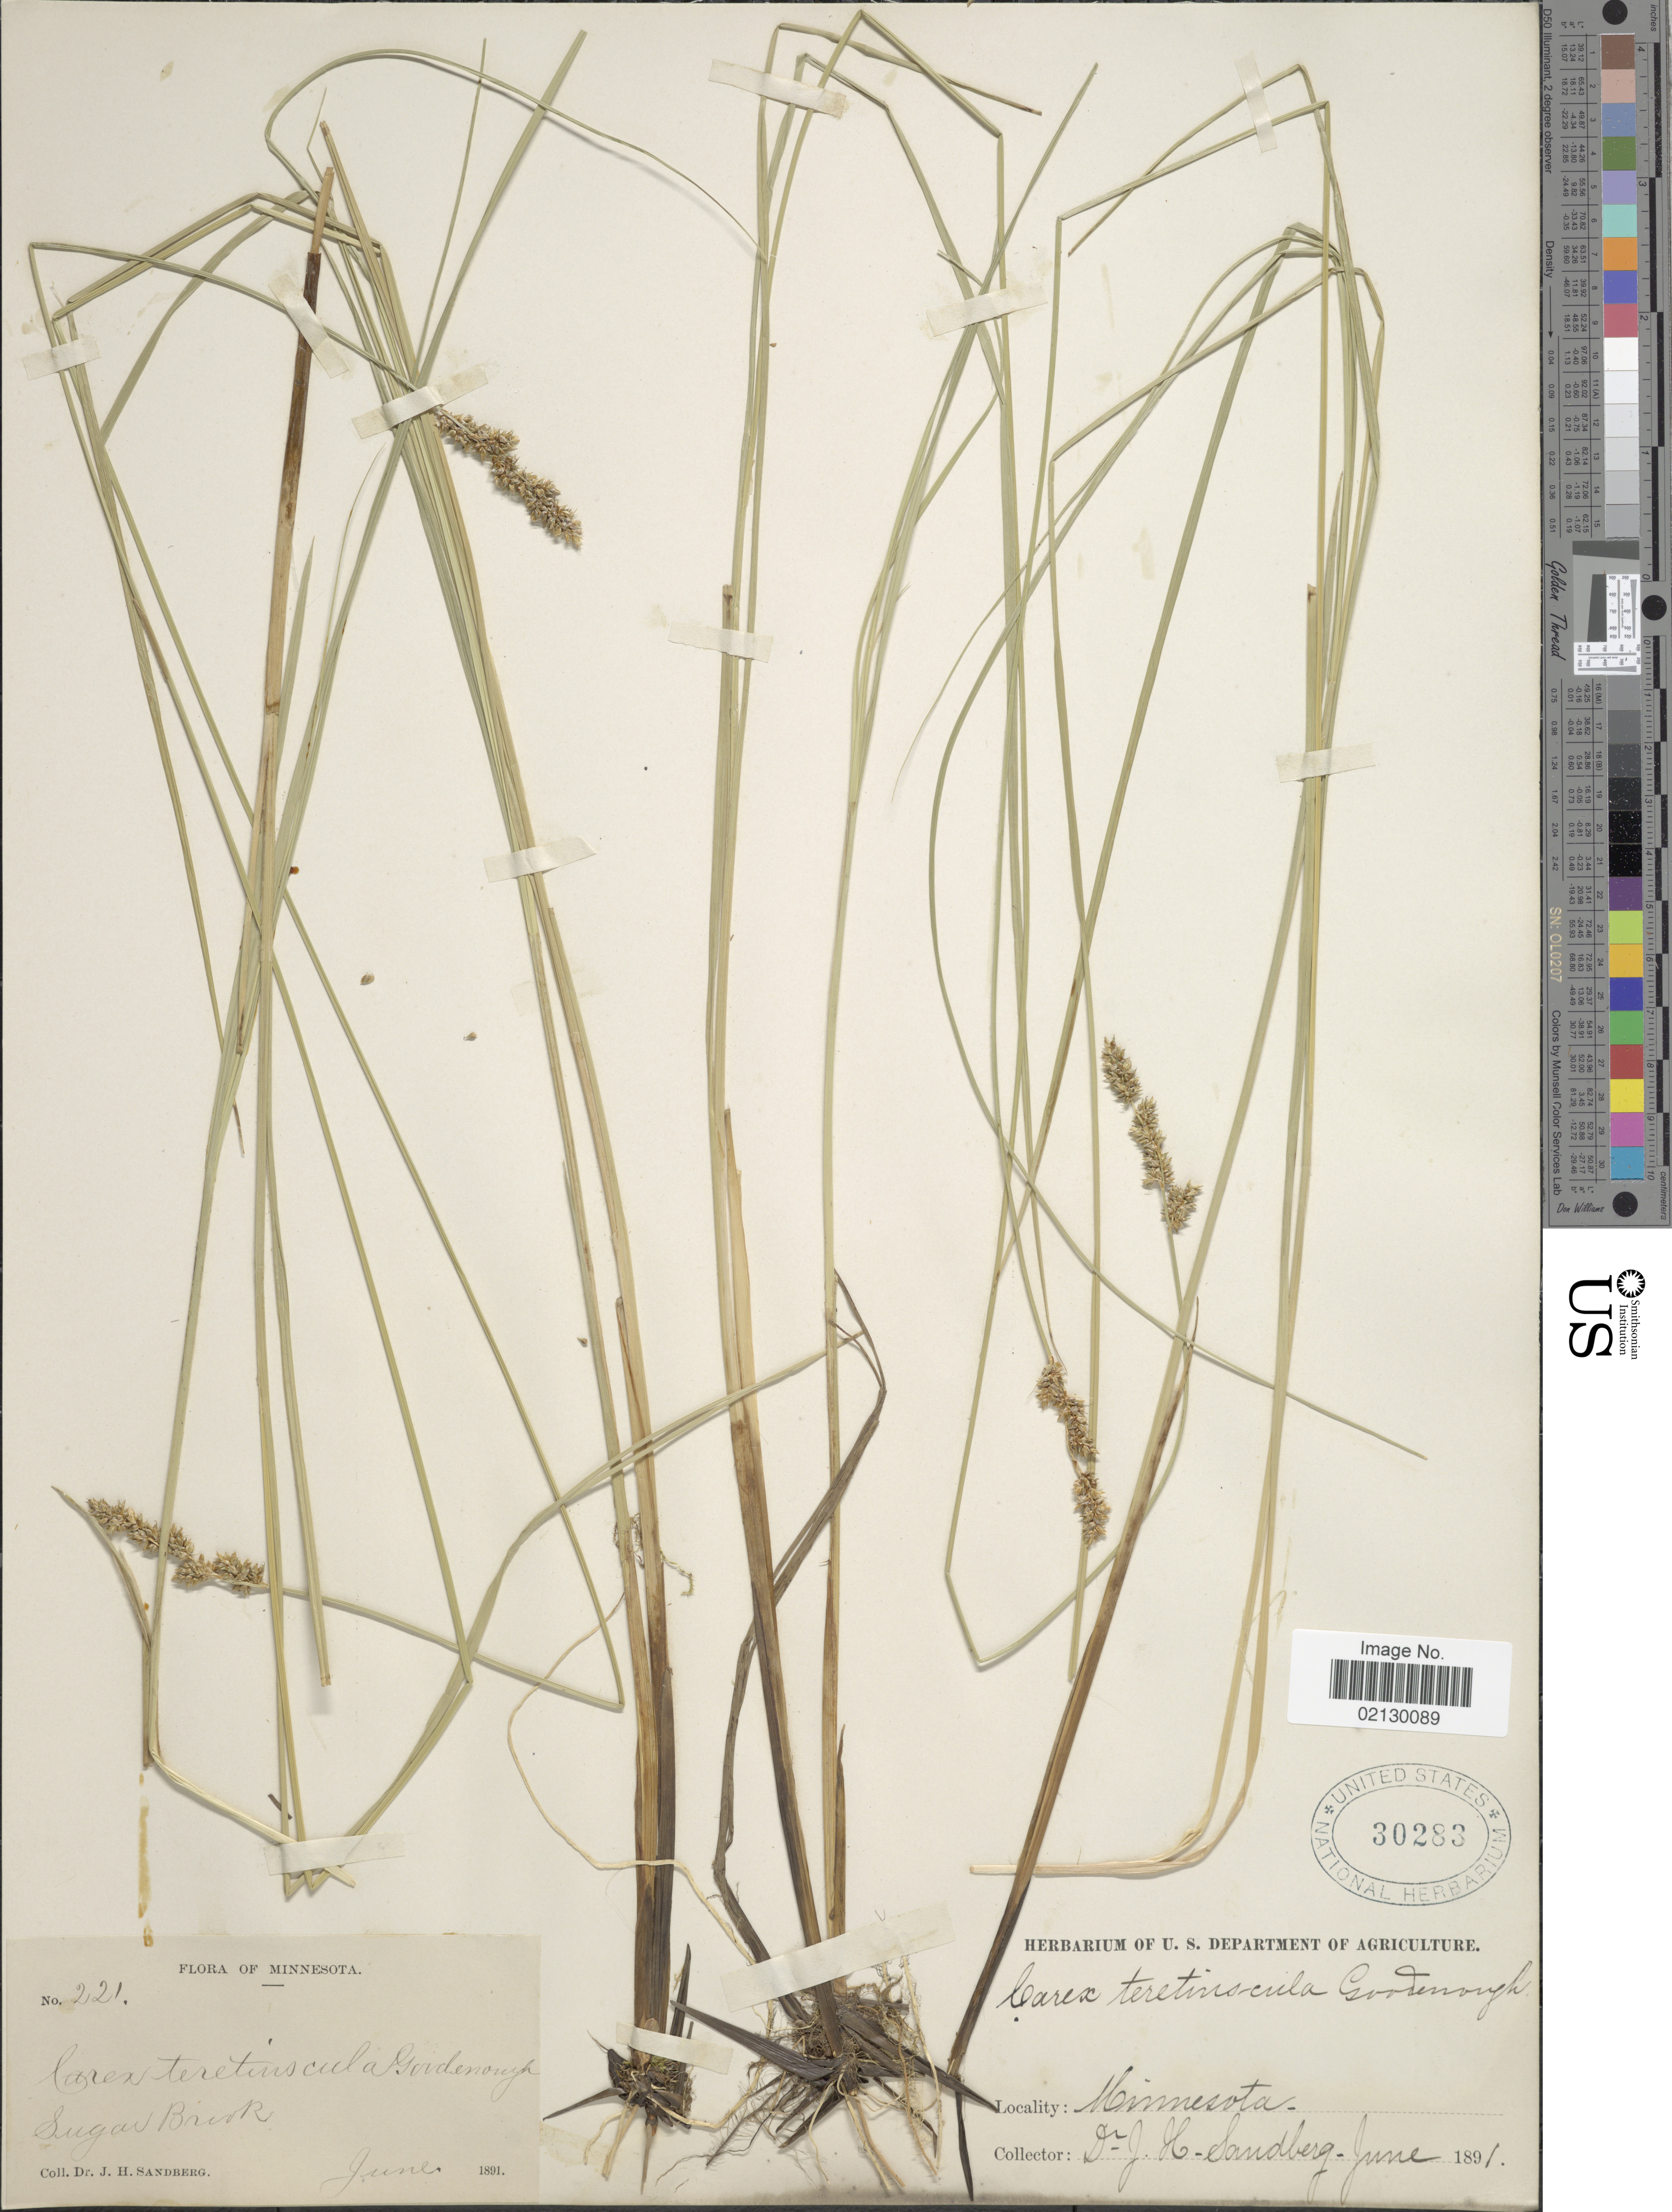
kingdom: Plantae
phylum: Tracheophyta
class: Liliopsida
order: Poales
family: Cyperaceae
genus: Carex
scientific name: Carex prairea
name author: Dewey ex Alph. Wood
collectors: J. H. Sandberg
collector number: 221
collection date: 1891-06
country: United States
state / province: Minnesota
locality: Sugar Brook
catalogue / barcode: US 30283